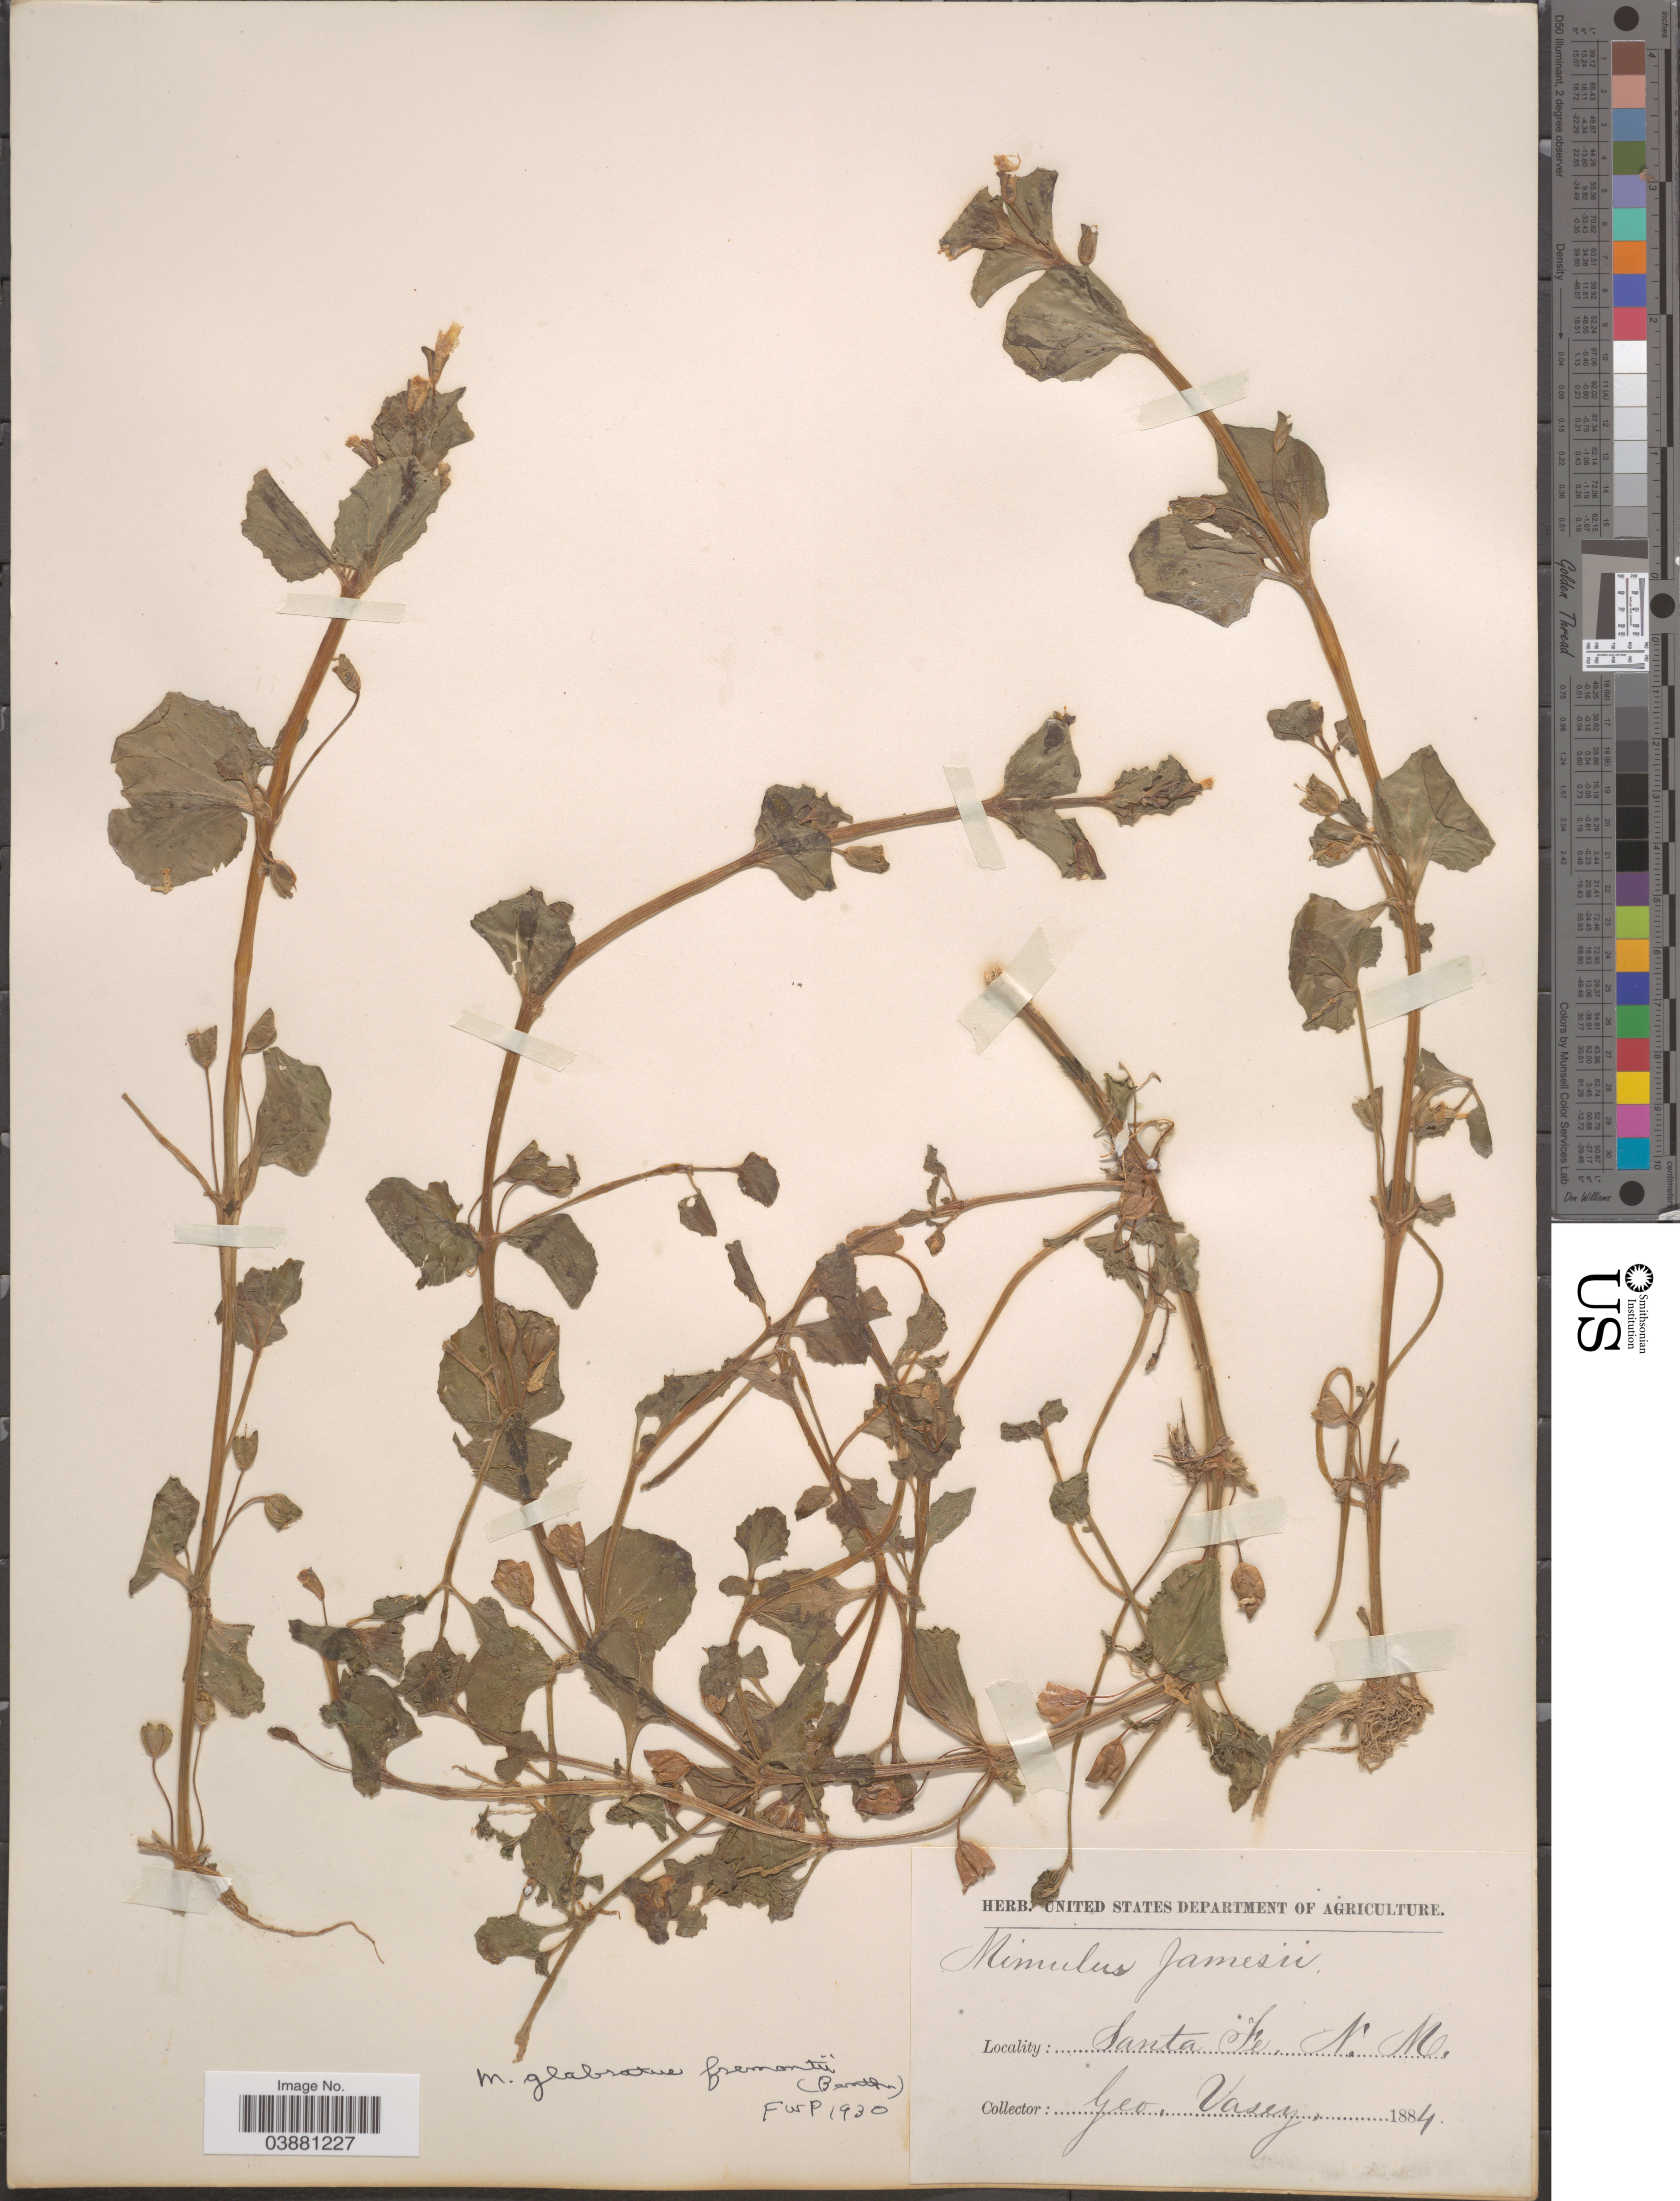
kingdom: Plantae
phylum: Tracheophyta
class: Magnoliopsida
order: Lamiales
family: Phrymaceae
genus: Mimulus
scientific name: Mimulus glabratus var. fremontii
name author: Kunth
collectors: G. Vasey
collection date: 1884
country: United States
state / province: New Mexico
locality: Santa Fe.